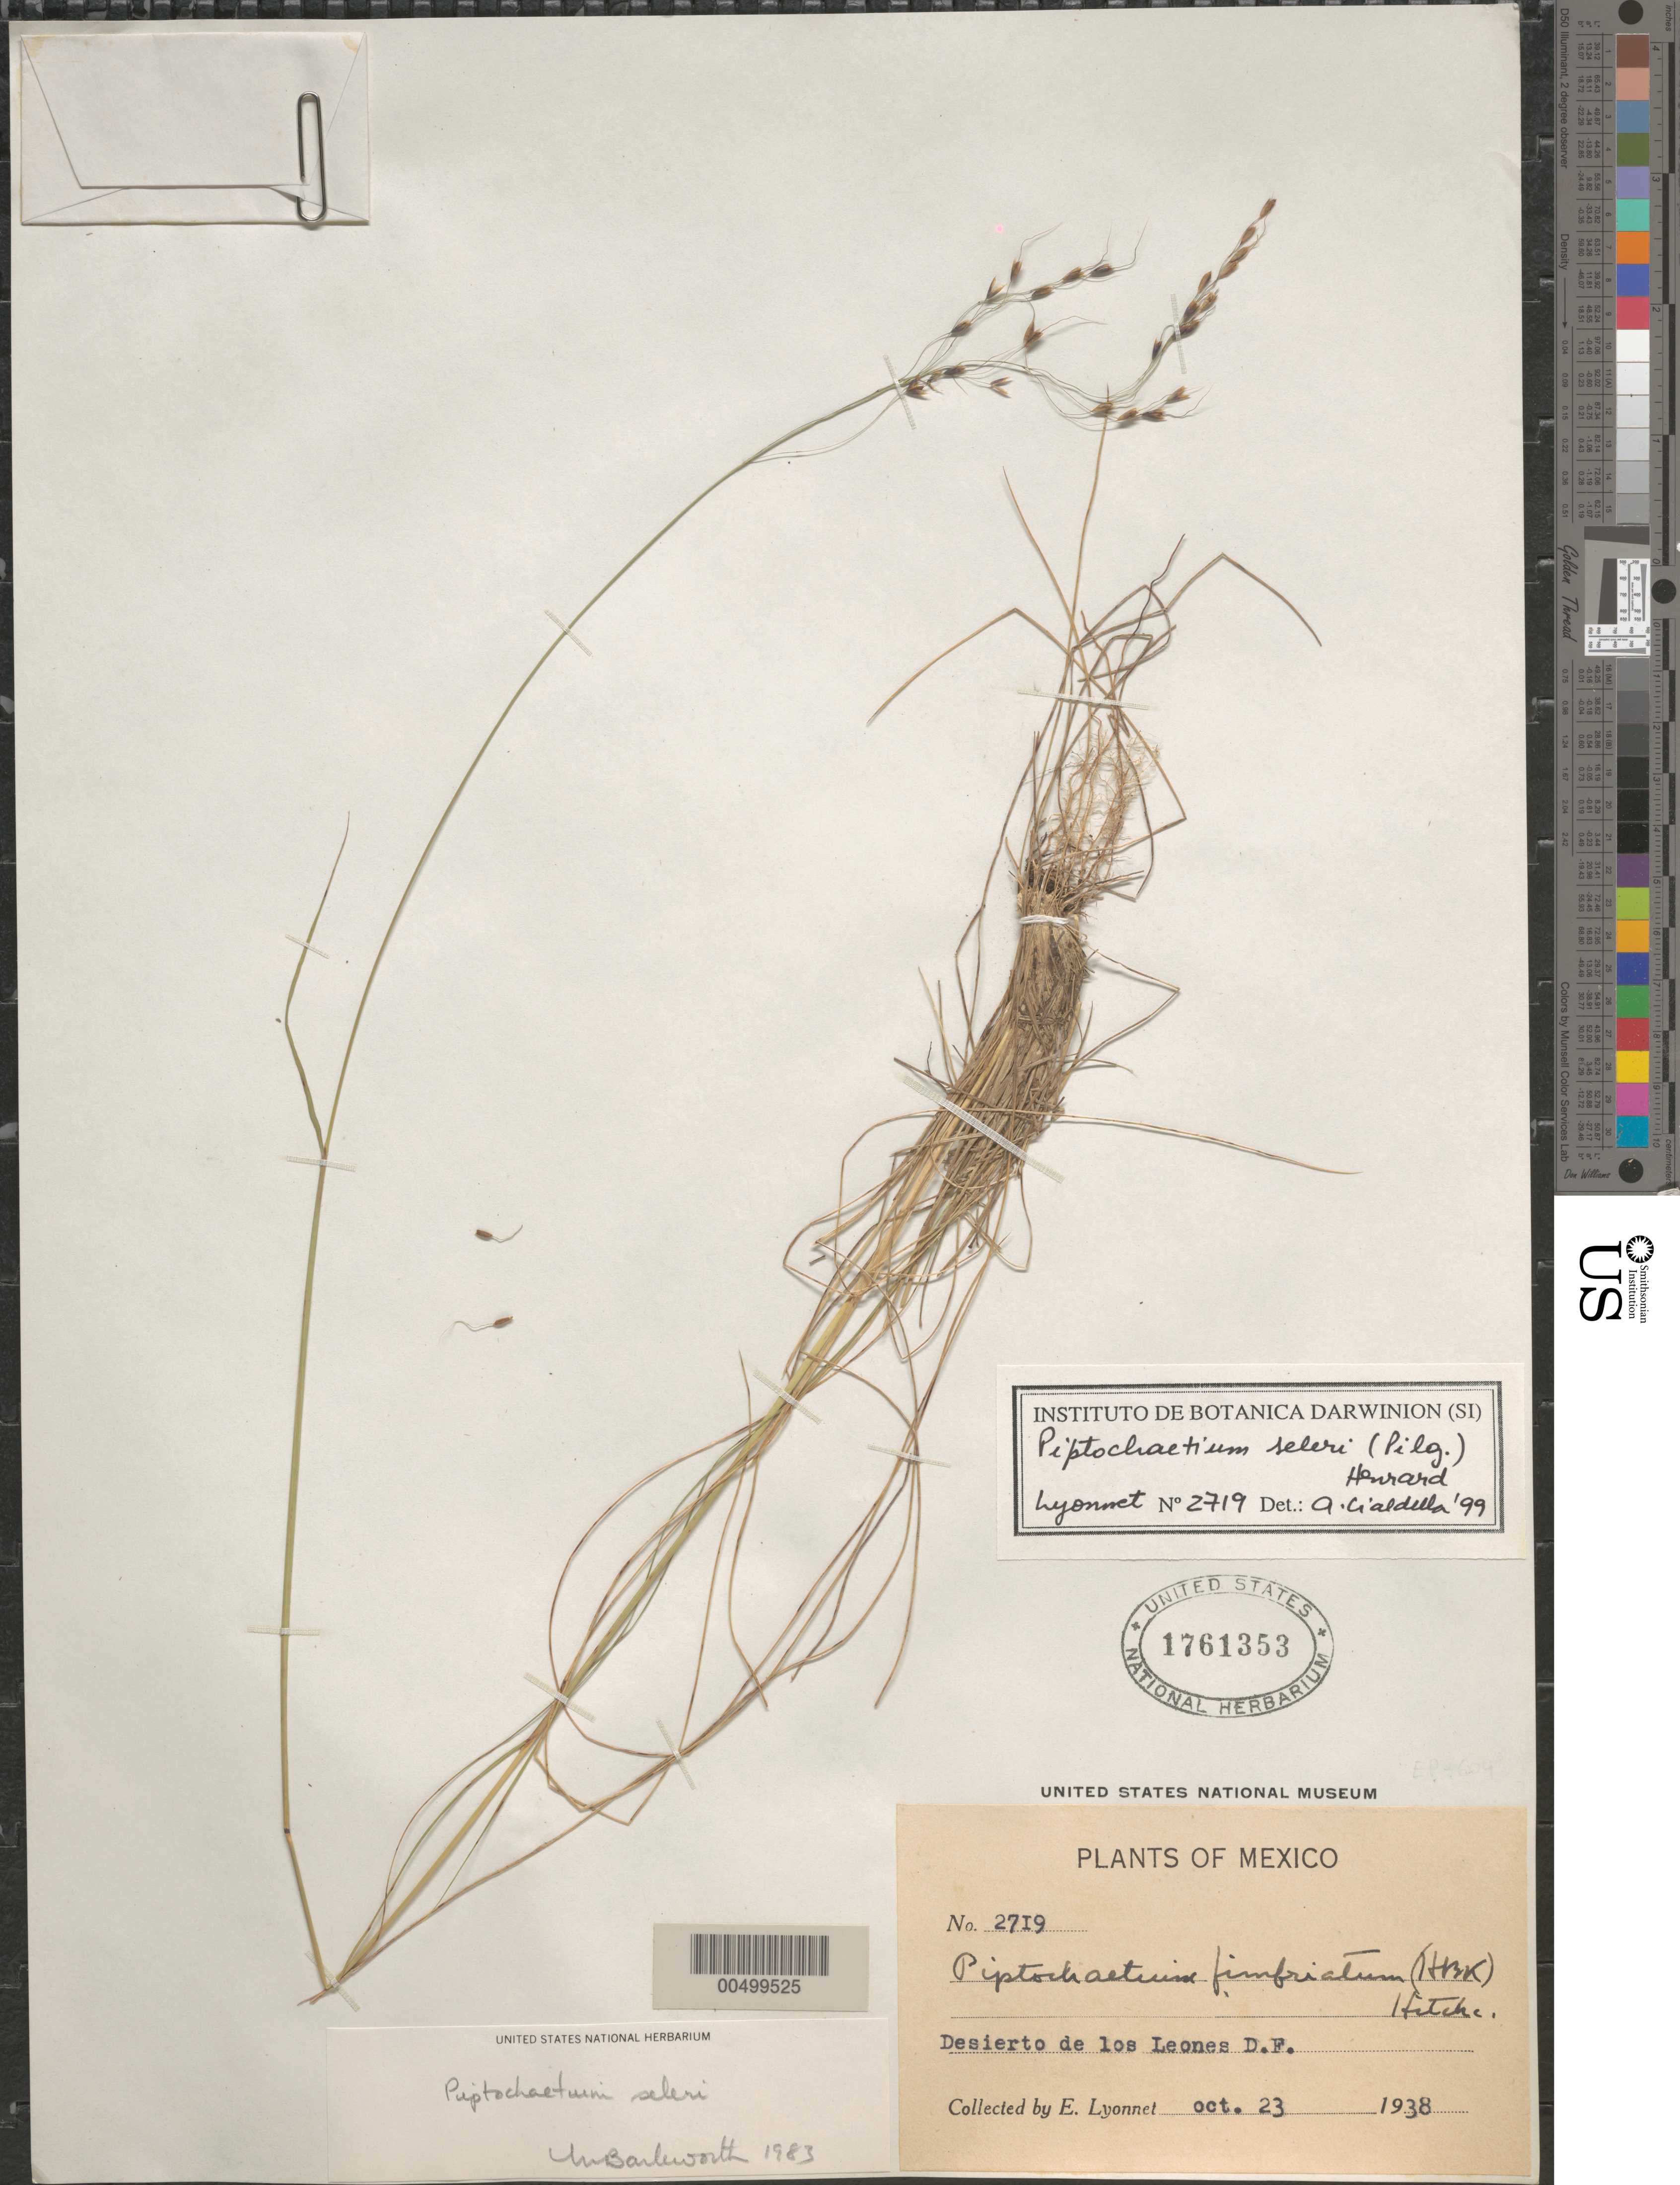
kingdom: Plantae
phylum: Tracheophyta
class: Liliopsida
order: Poales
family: Poaceae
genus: Piptochaetium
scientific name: Piptochaetium seleri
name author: (Pilg.) Henr.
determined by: Barkworth, M. E.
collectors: Bro. E. Lyonnet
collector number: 2719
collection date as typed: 23 Oct 1938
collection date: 1938-10-23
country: Mexico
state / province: Distrito Federal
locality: Desierto de Los Leones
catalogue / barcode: US 1761353